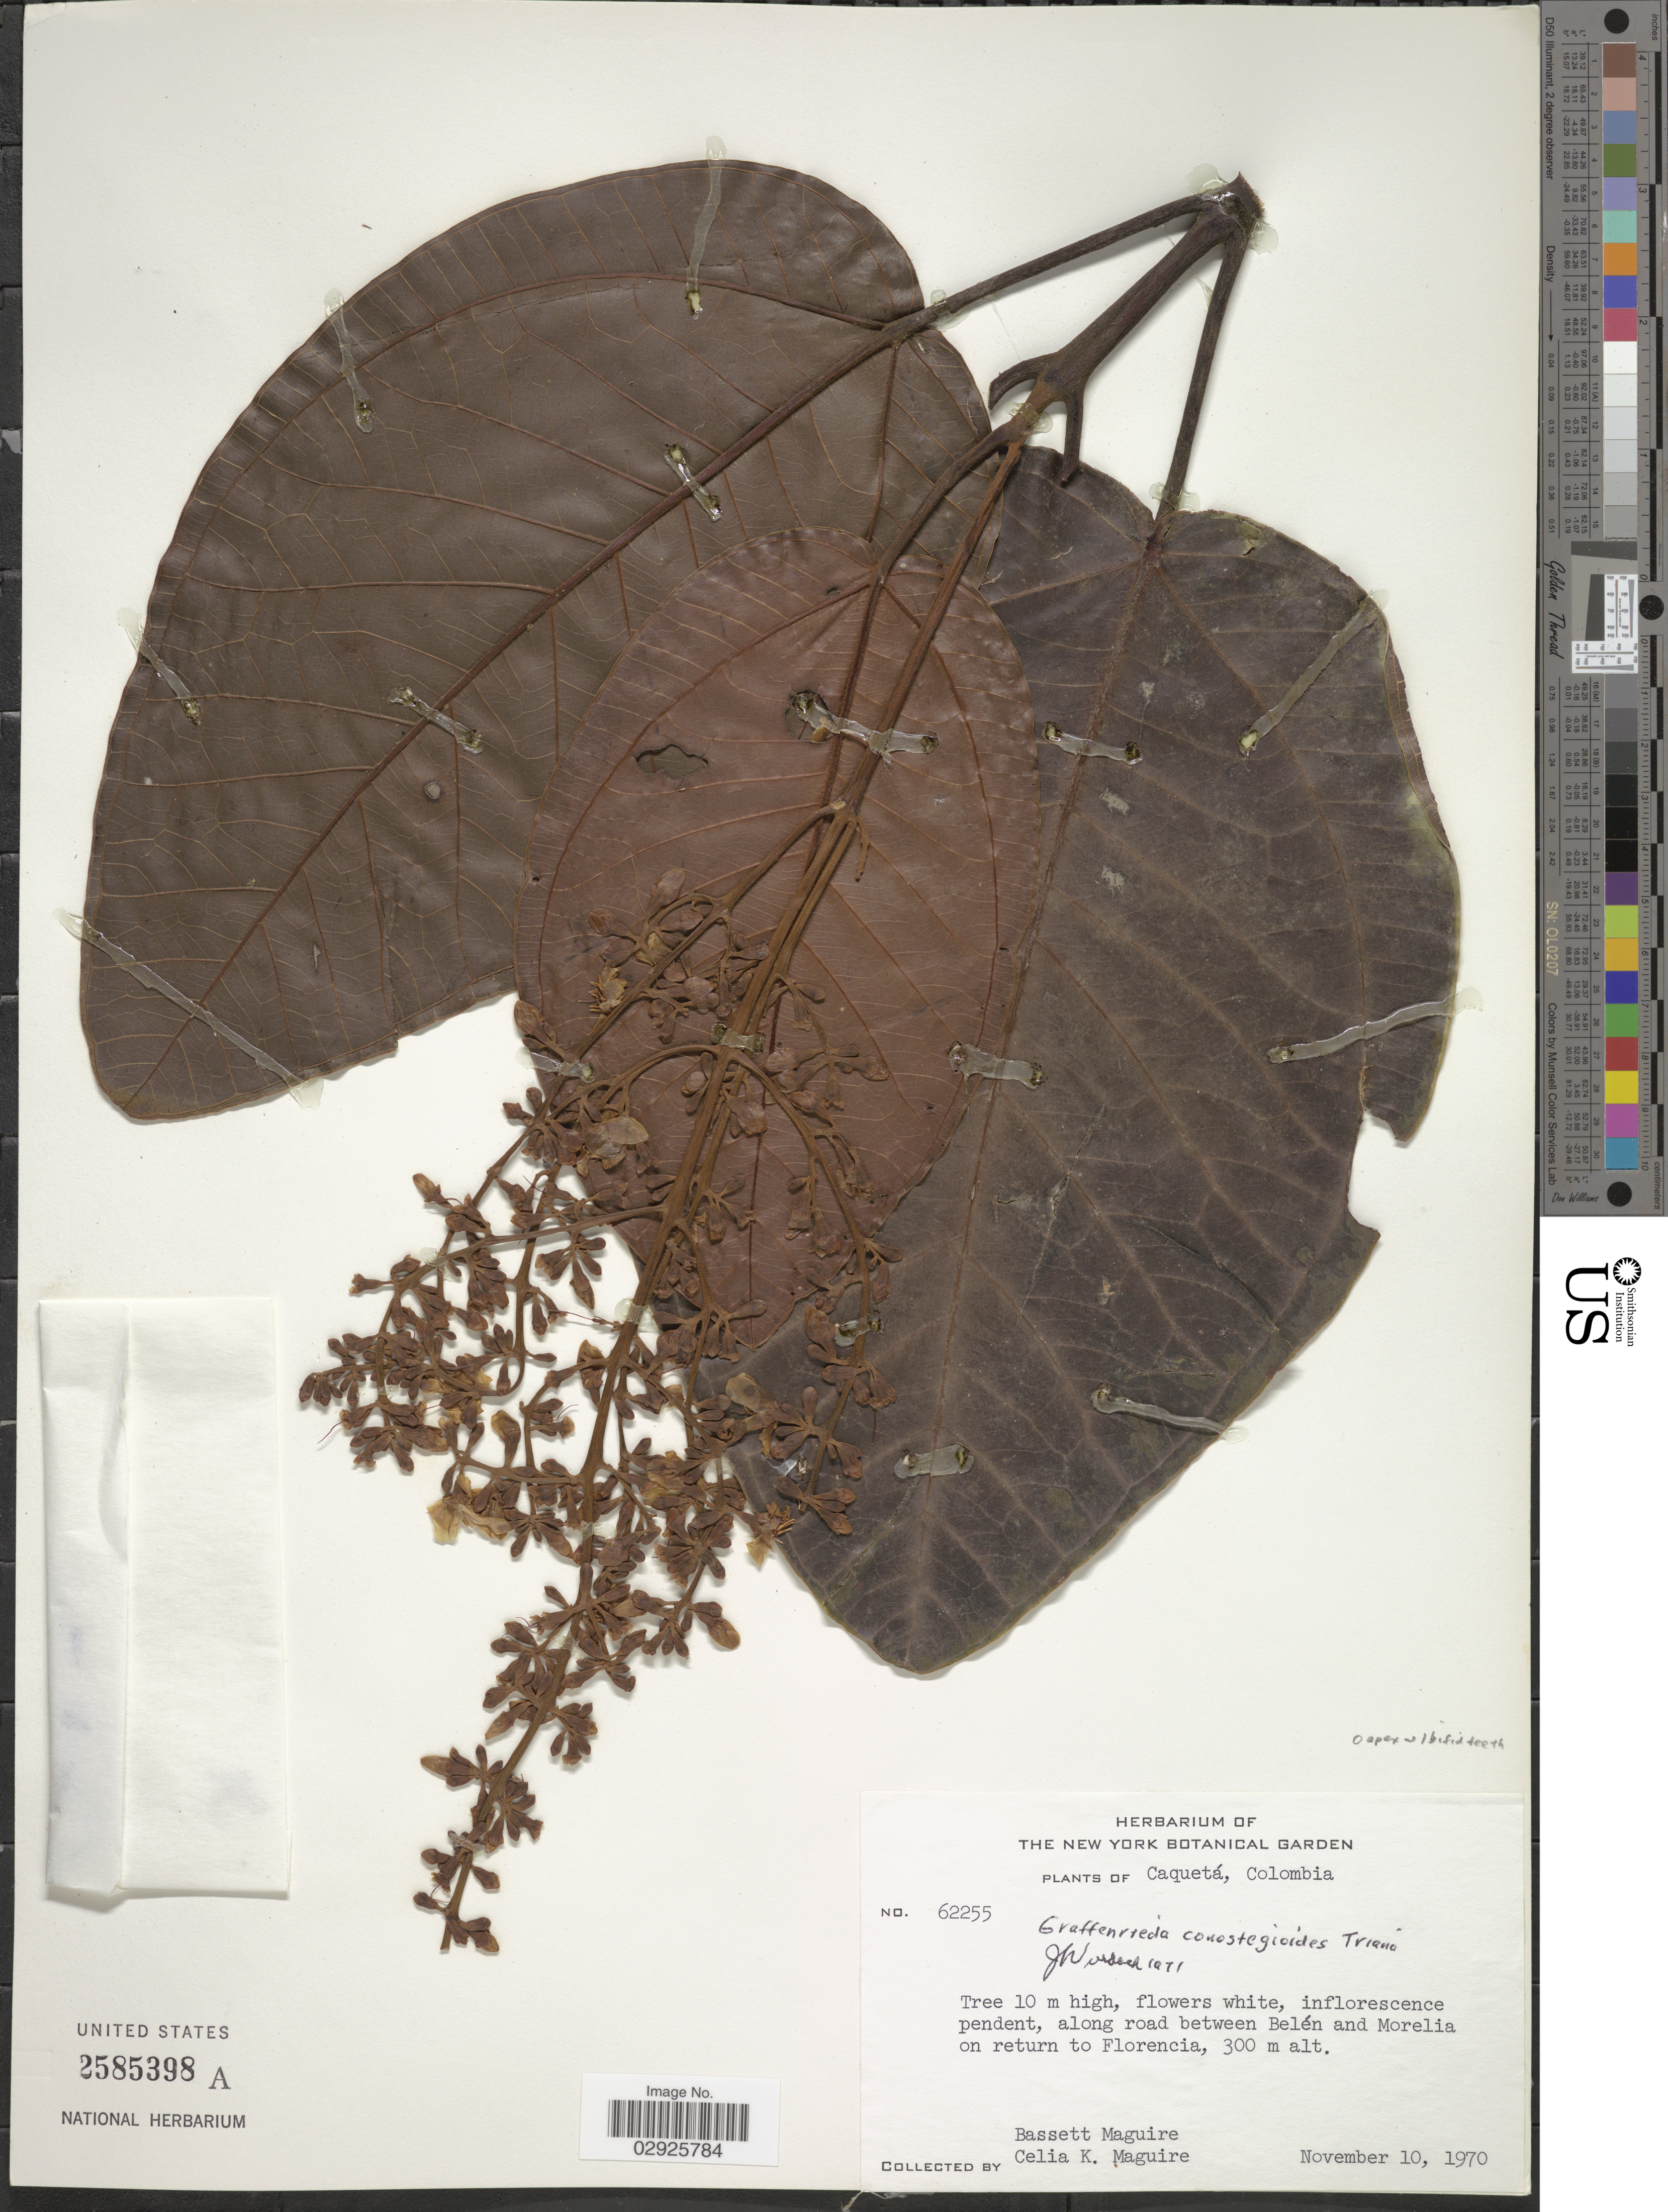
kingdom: Plantae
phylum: Tracheophyta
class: Magnoliopsida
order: Myrtales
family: Melastomataceae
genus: Graffenrieda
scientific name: Graffenrieda conostegioides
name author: Triana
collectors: B. Maguire & C. K. Maguire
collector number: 62255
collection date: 1970-11-10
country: Colombia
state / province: Caquetá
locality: Along road between Belén and Morelia on return to Florencia.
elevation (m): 300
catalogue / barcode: US 2585398A